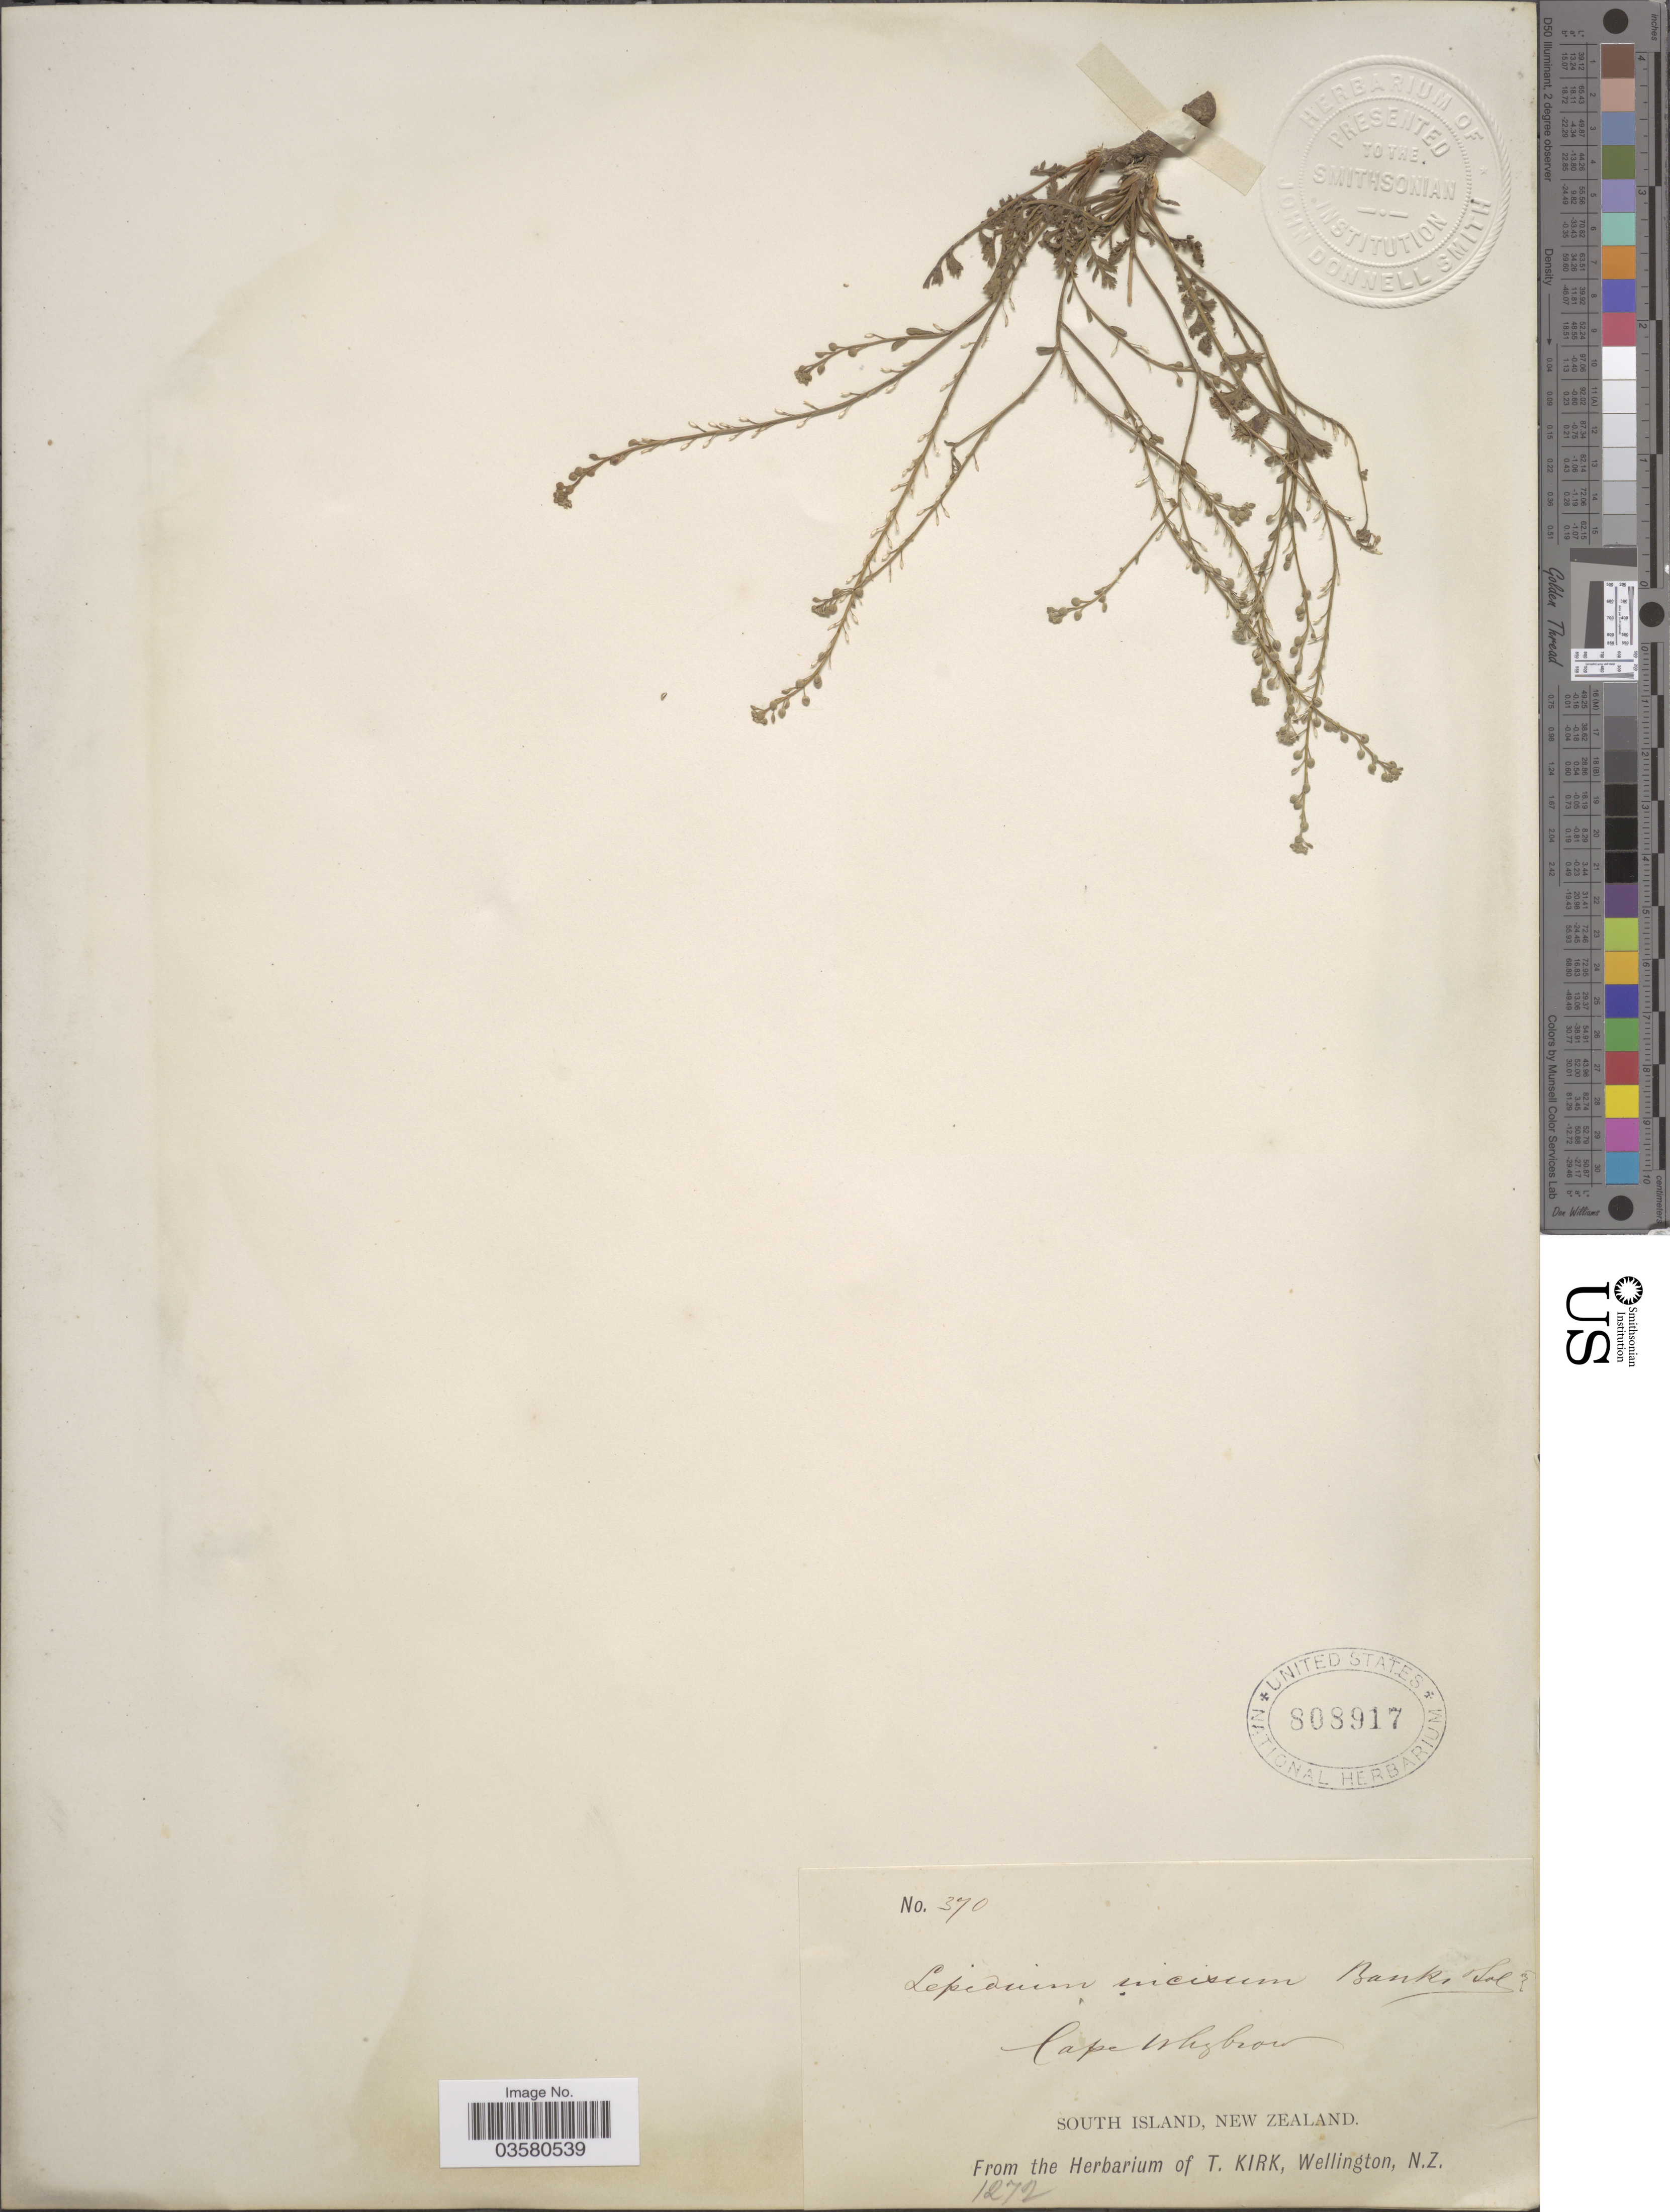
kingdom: Plantae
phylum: Tracheophyta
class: Magnoliopsida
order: Brassicales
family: Brassicaceae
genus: Lepidium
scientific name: Lepidium flexicaule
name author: Kirk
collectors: ex herb. T. Kirk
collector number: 370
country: New Zealand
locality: Cape Whybrow. South Island.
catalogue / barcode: US 808917